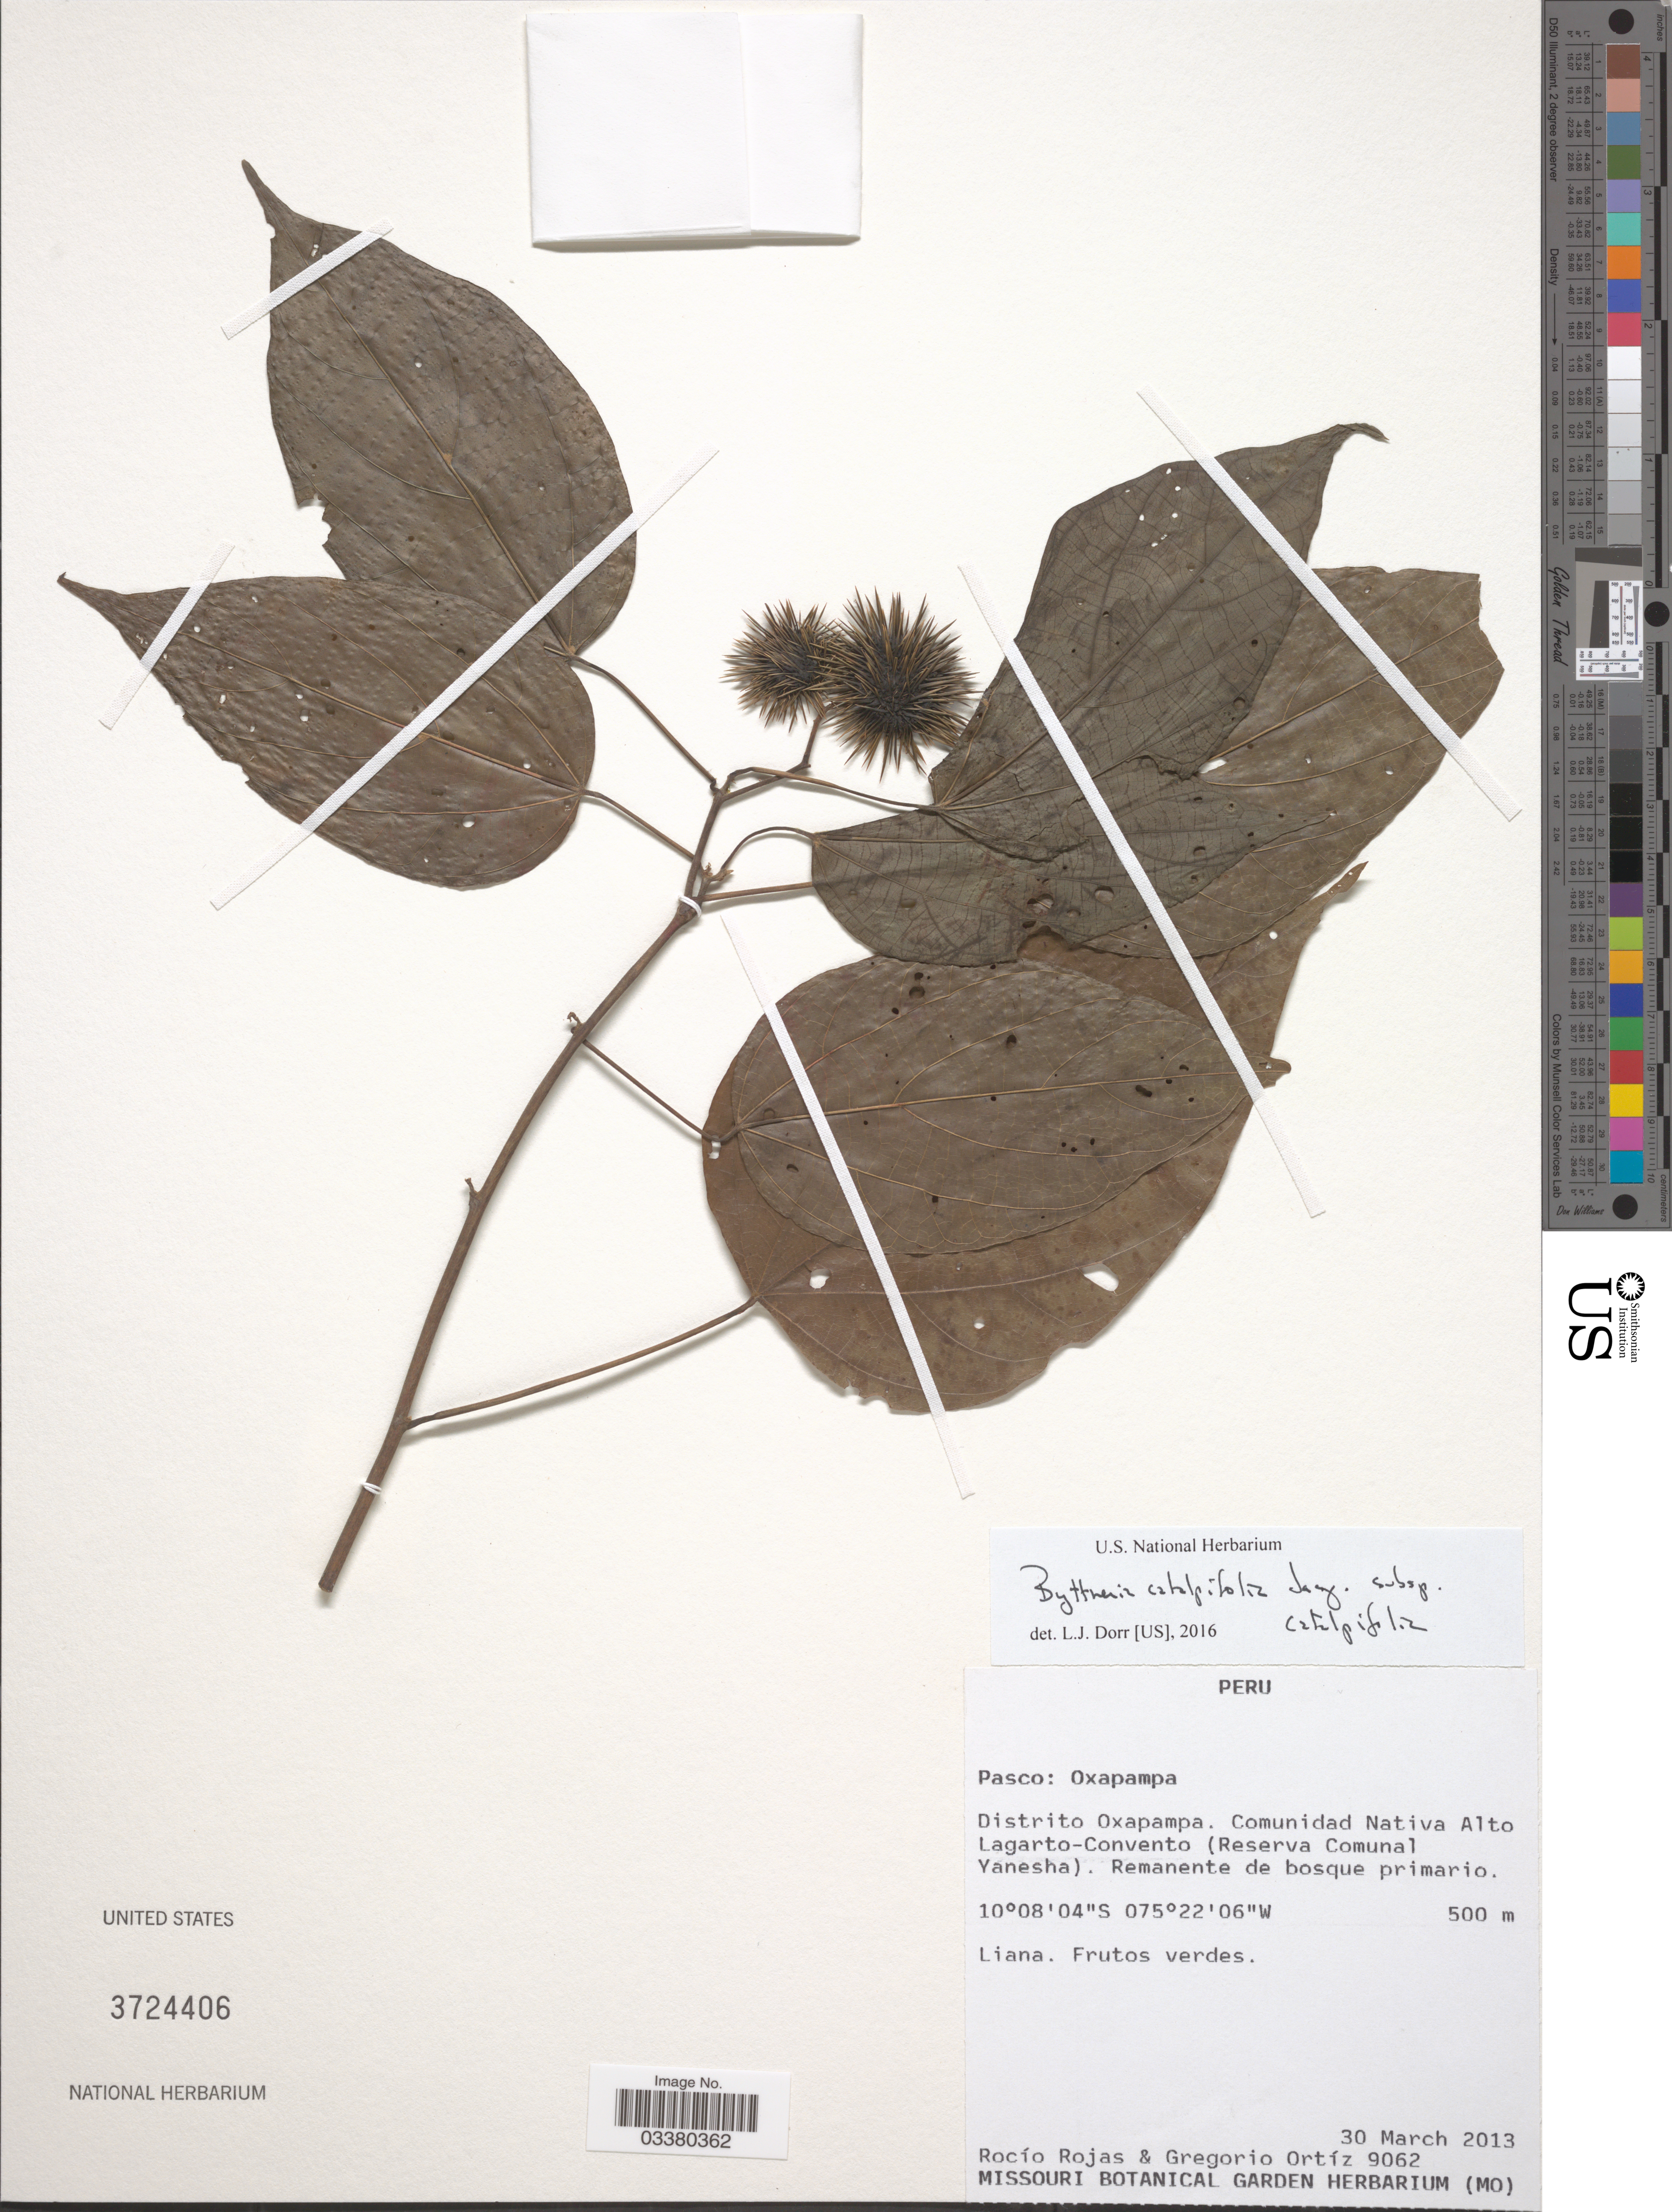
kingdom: Plantae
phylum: Tracheophyta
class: Magnoliopsida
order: Malvales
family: Malvaceae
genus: Byttneria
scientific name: Byttneria catalpifolia subsp. catalpifolia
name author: Jacq.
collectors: R. Rojas & G. Ortiz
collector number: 9062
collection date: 2013-03-30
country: Peru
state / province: Pasco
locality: Oxapampa. Distrito Oxapampa. Comunidad Nativa Alto Lagarto-Convento (Reserva Comunal Yanesha).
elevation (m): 500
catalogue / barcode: US 3724406